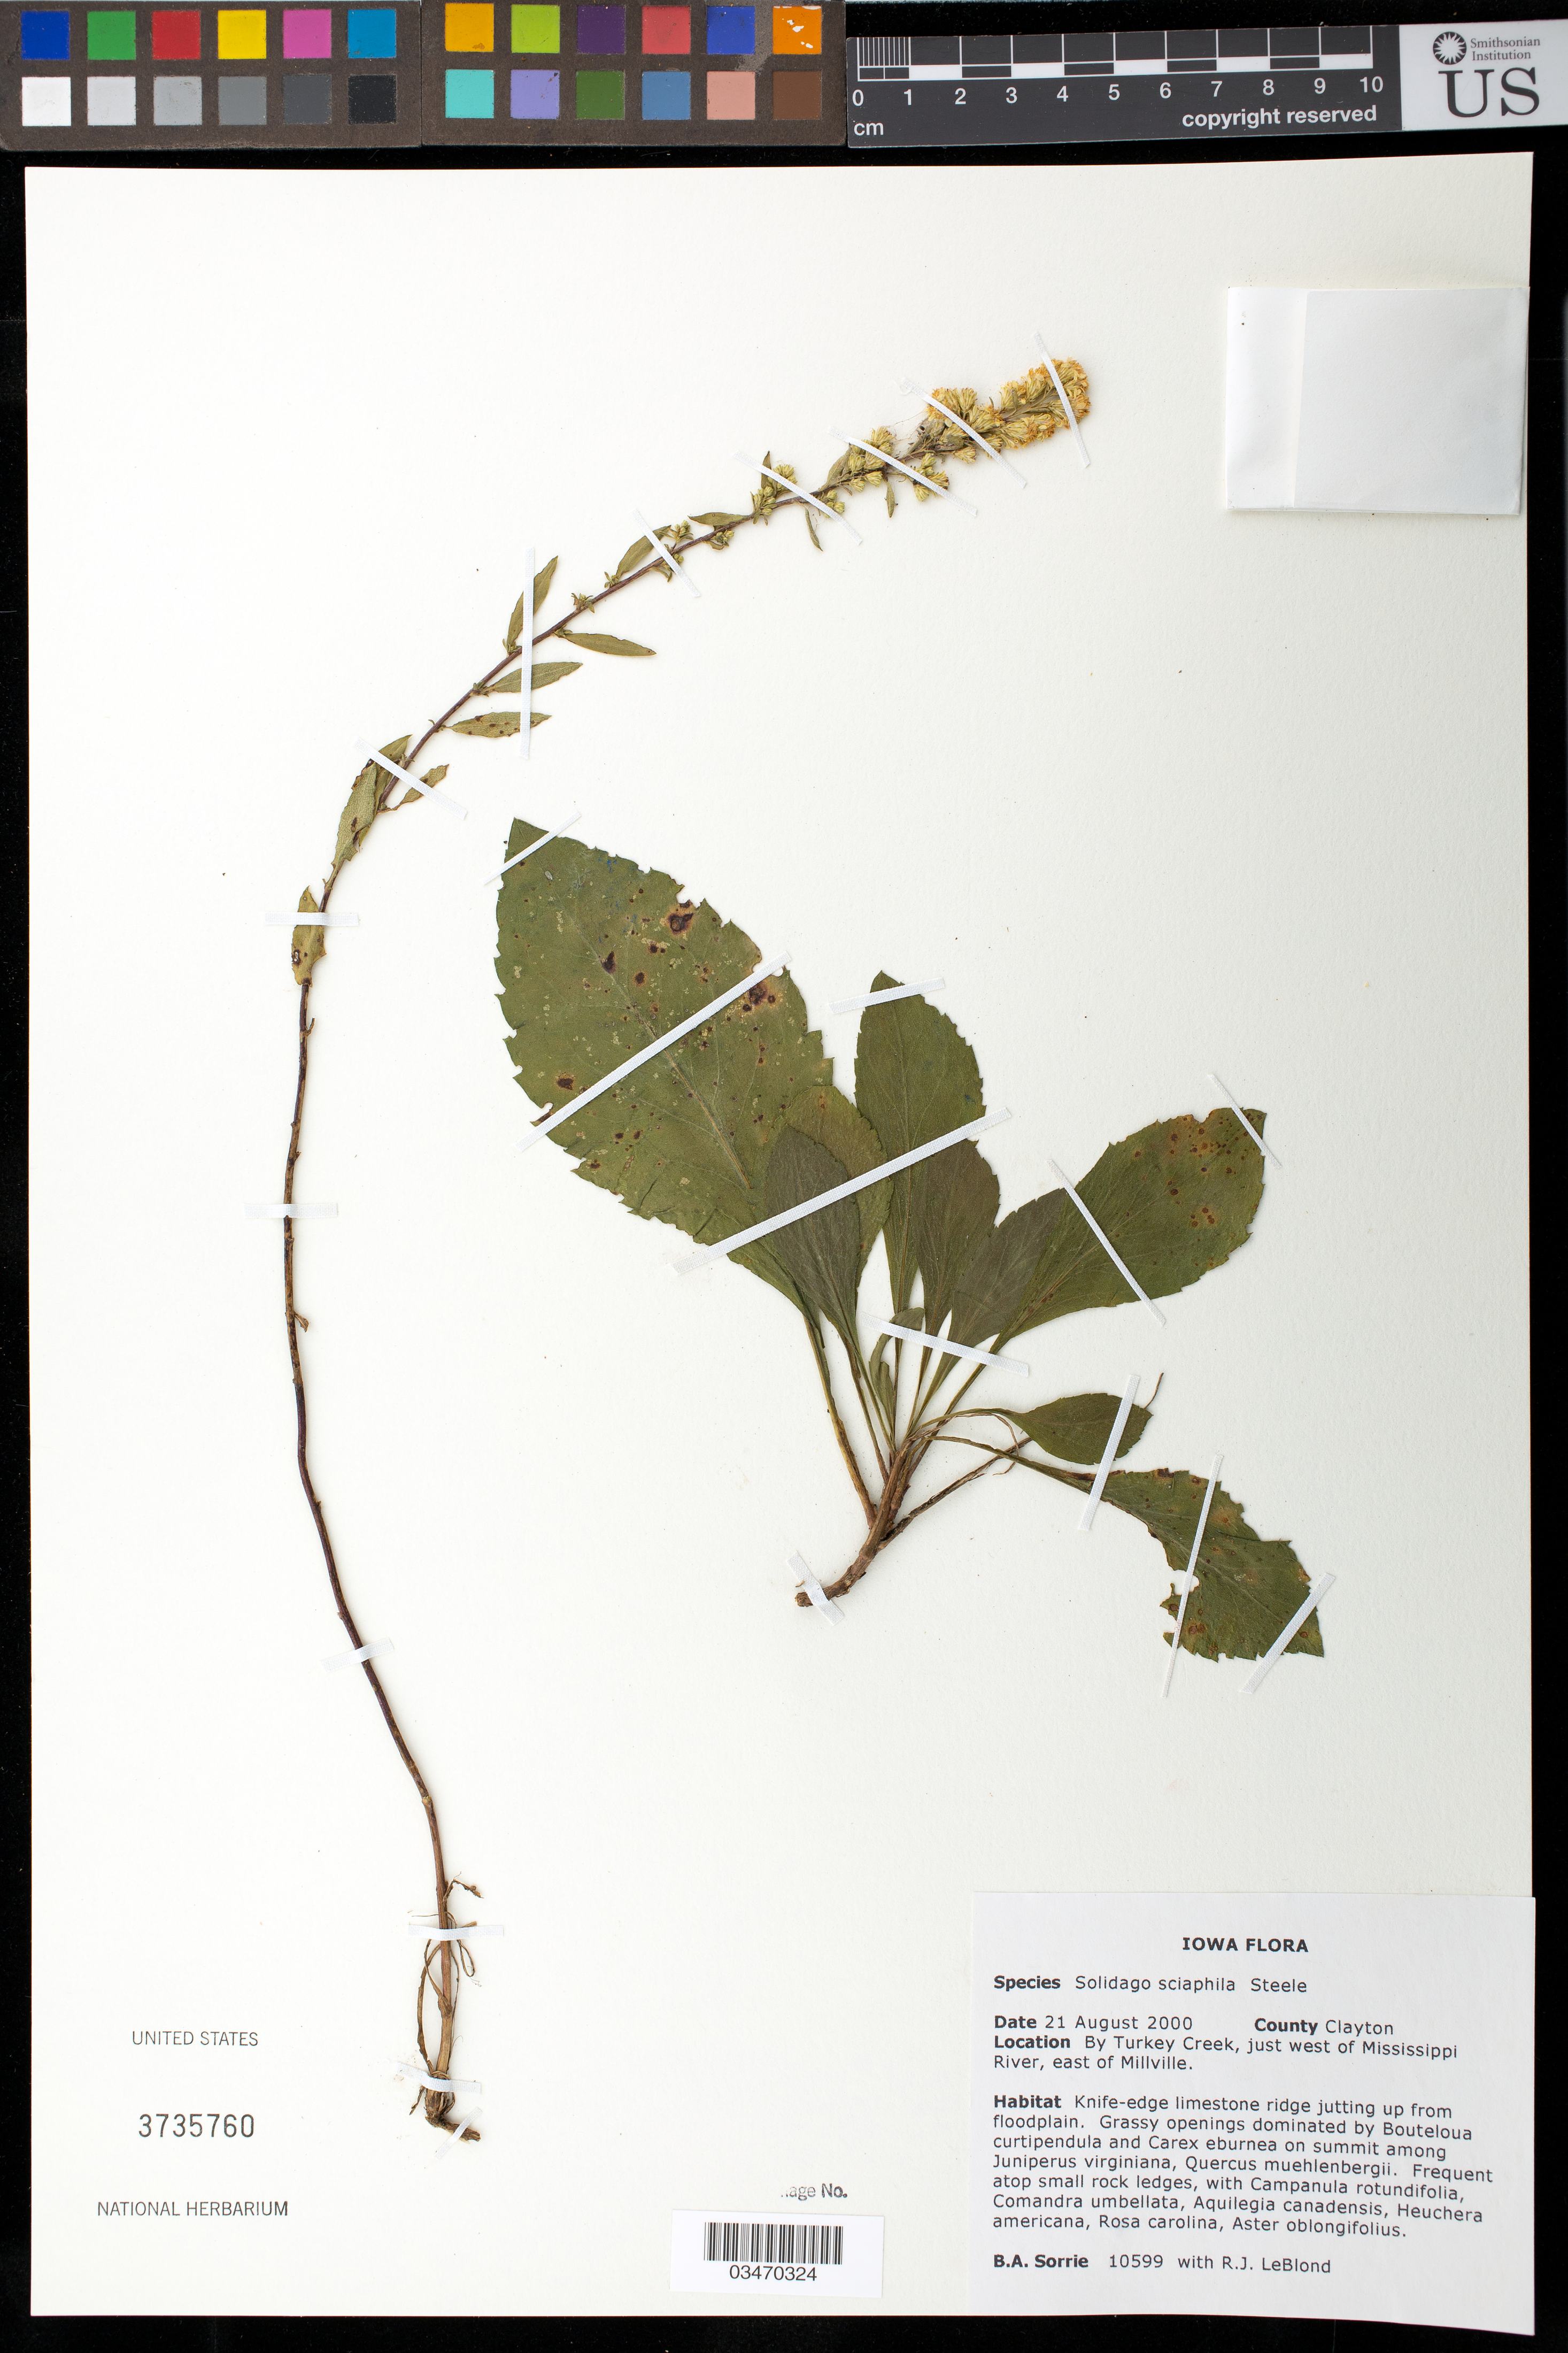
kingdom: Plantae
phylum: Tracheophyta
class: Magnoliopsida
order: Asterales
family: Asteraceae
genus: Solidago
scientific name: Solidago sciaphila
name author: E.S. Steele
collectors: B. A. Sorrie & R. J. LeBlond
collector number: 10599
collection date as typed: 21 Aug 2000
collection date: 2000-08-21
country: United States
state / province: Iowa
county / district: Clayton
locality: By Turkey Creek, just W of Mississippi River, E of Millville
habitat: Knife-edge limestone ridge jutting up from floodplain. Grassy openings.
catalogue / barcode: US 3735760